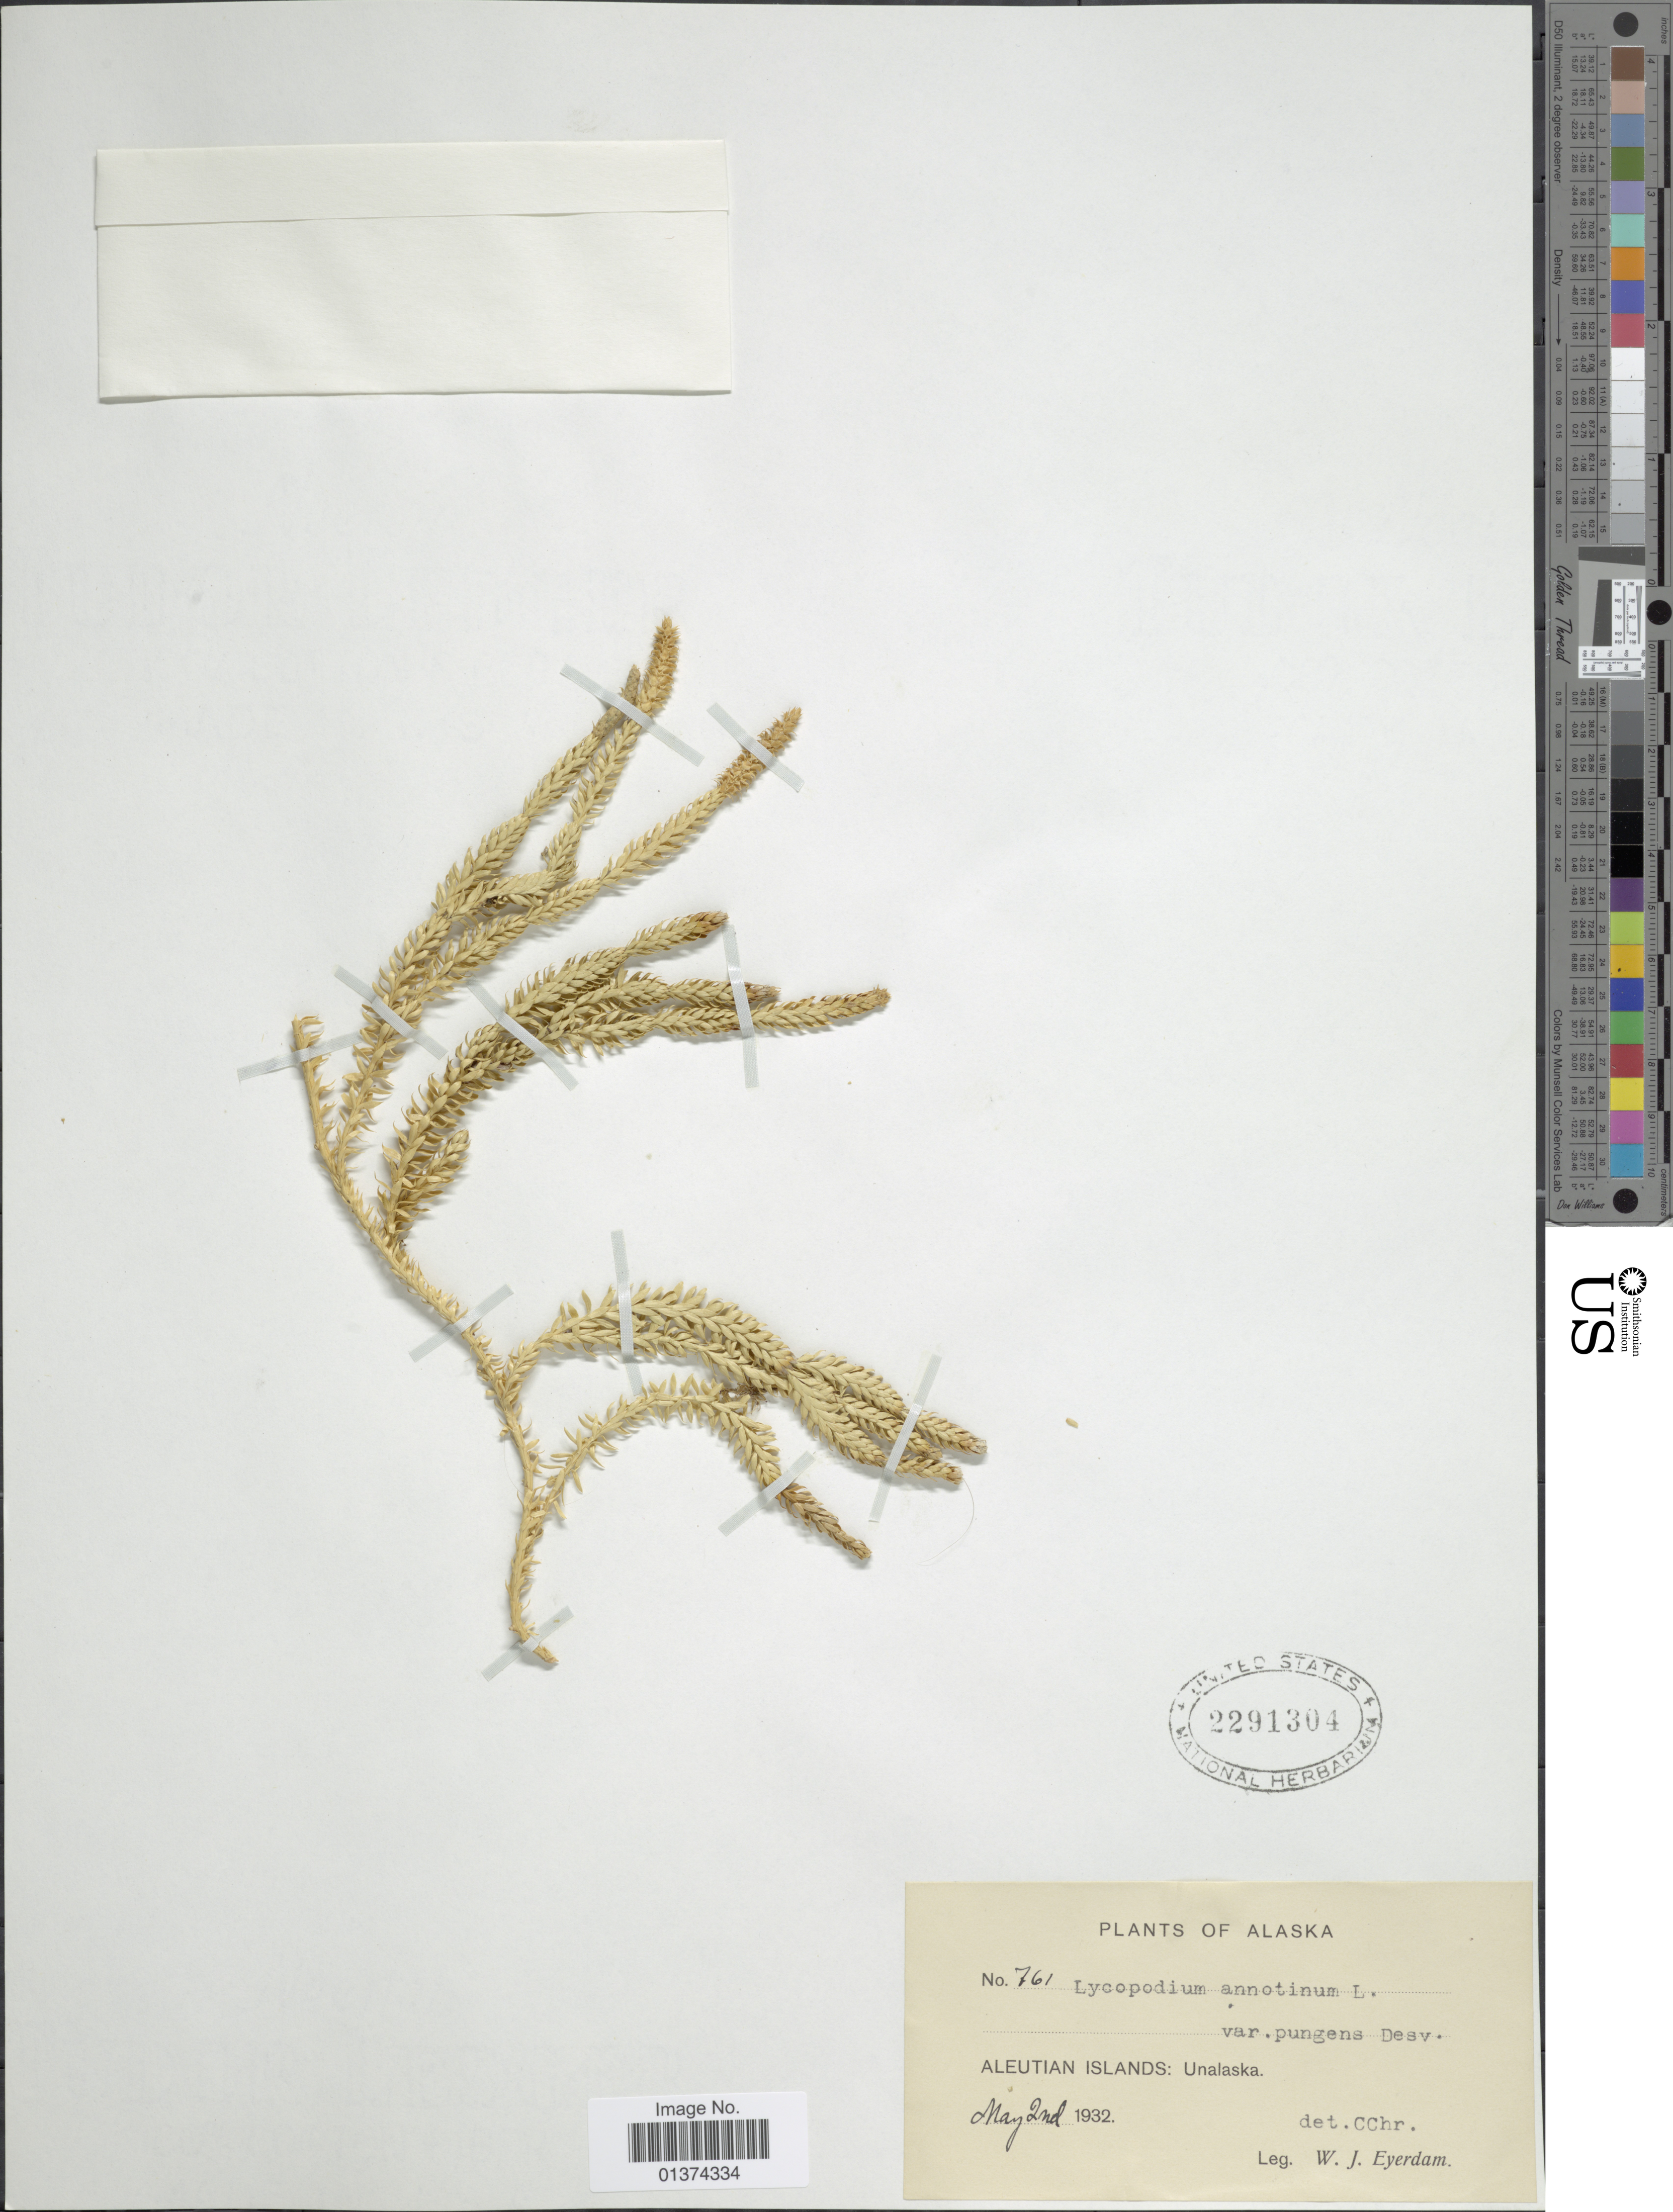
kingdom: Plantae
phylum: Tracheophyta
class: Lycopodiopsida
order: Lycopodiales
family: Lycopodiaceae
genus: Spinulum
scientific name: Spinulum annotinum subsp. annotinum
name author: (L.) A. Haines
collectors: W. J. Eyerdam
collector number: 761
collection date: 1931-05-02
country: United States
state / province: Alaska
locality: Aleutian Island: Unalaska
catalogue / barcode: US 2291304